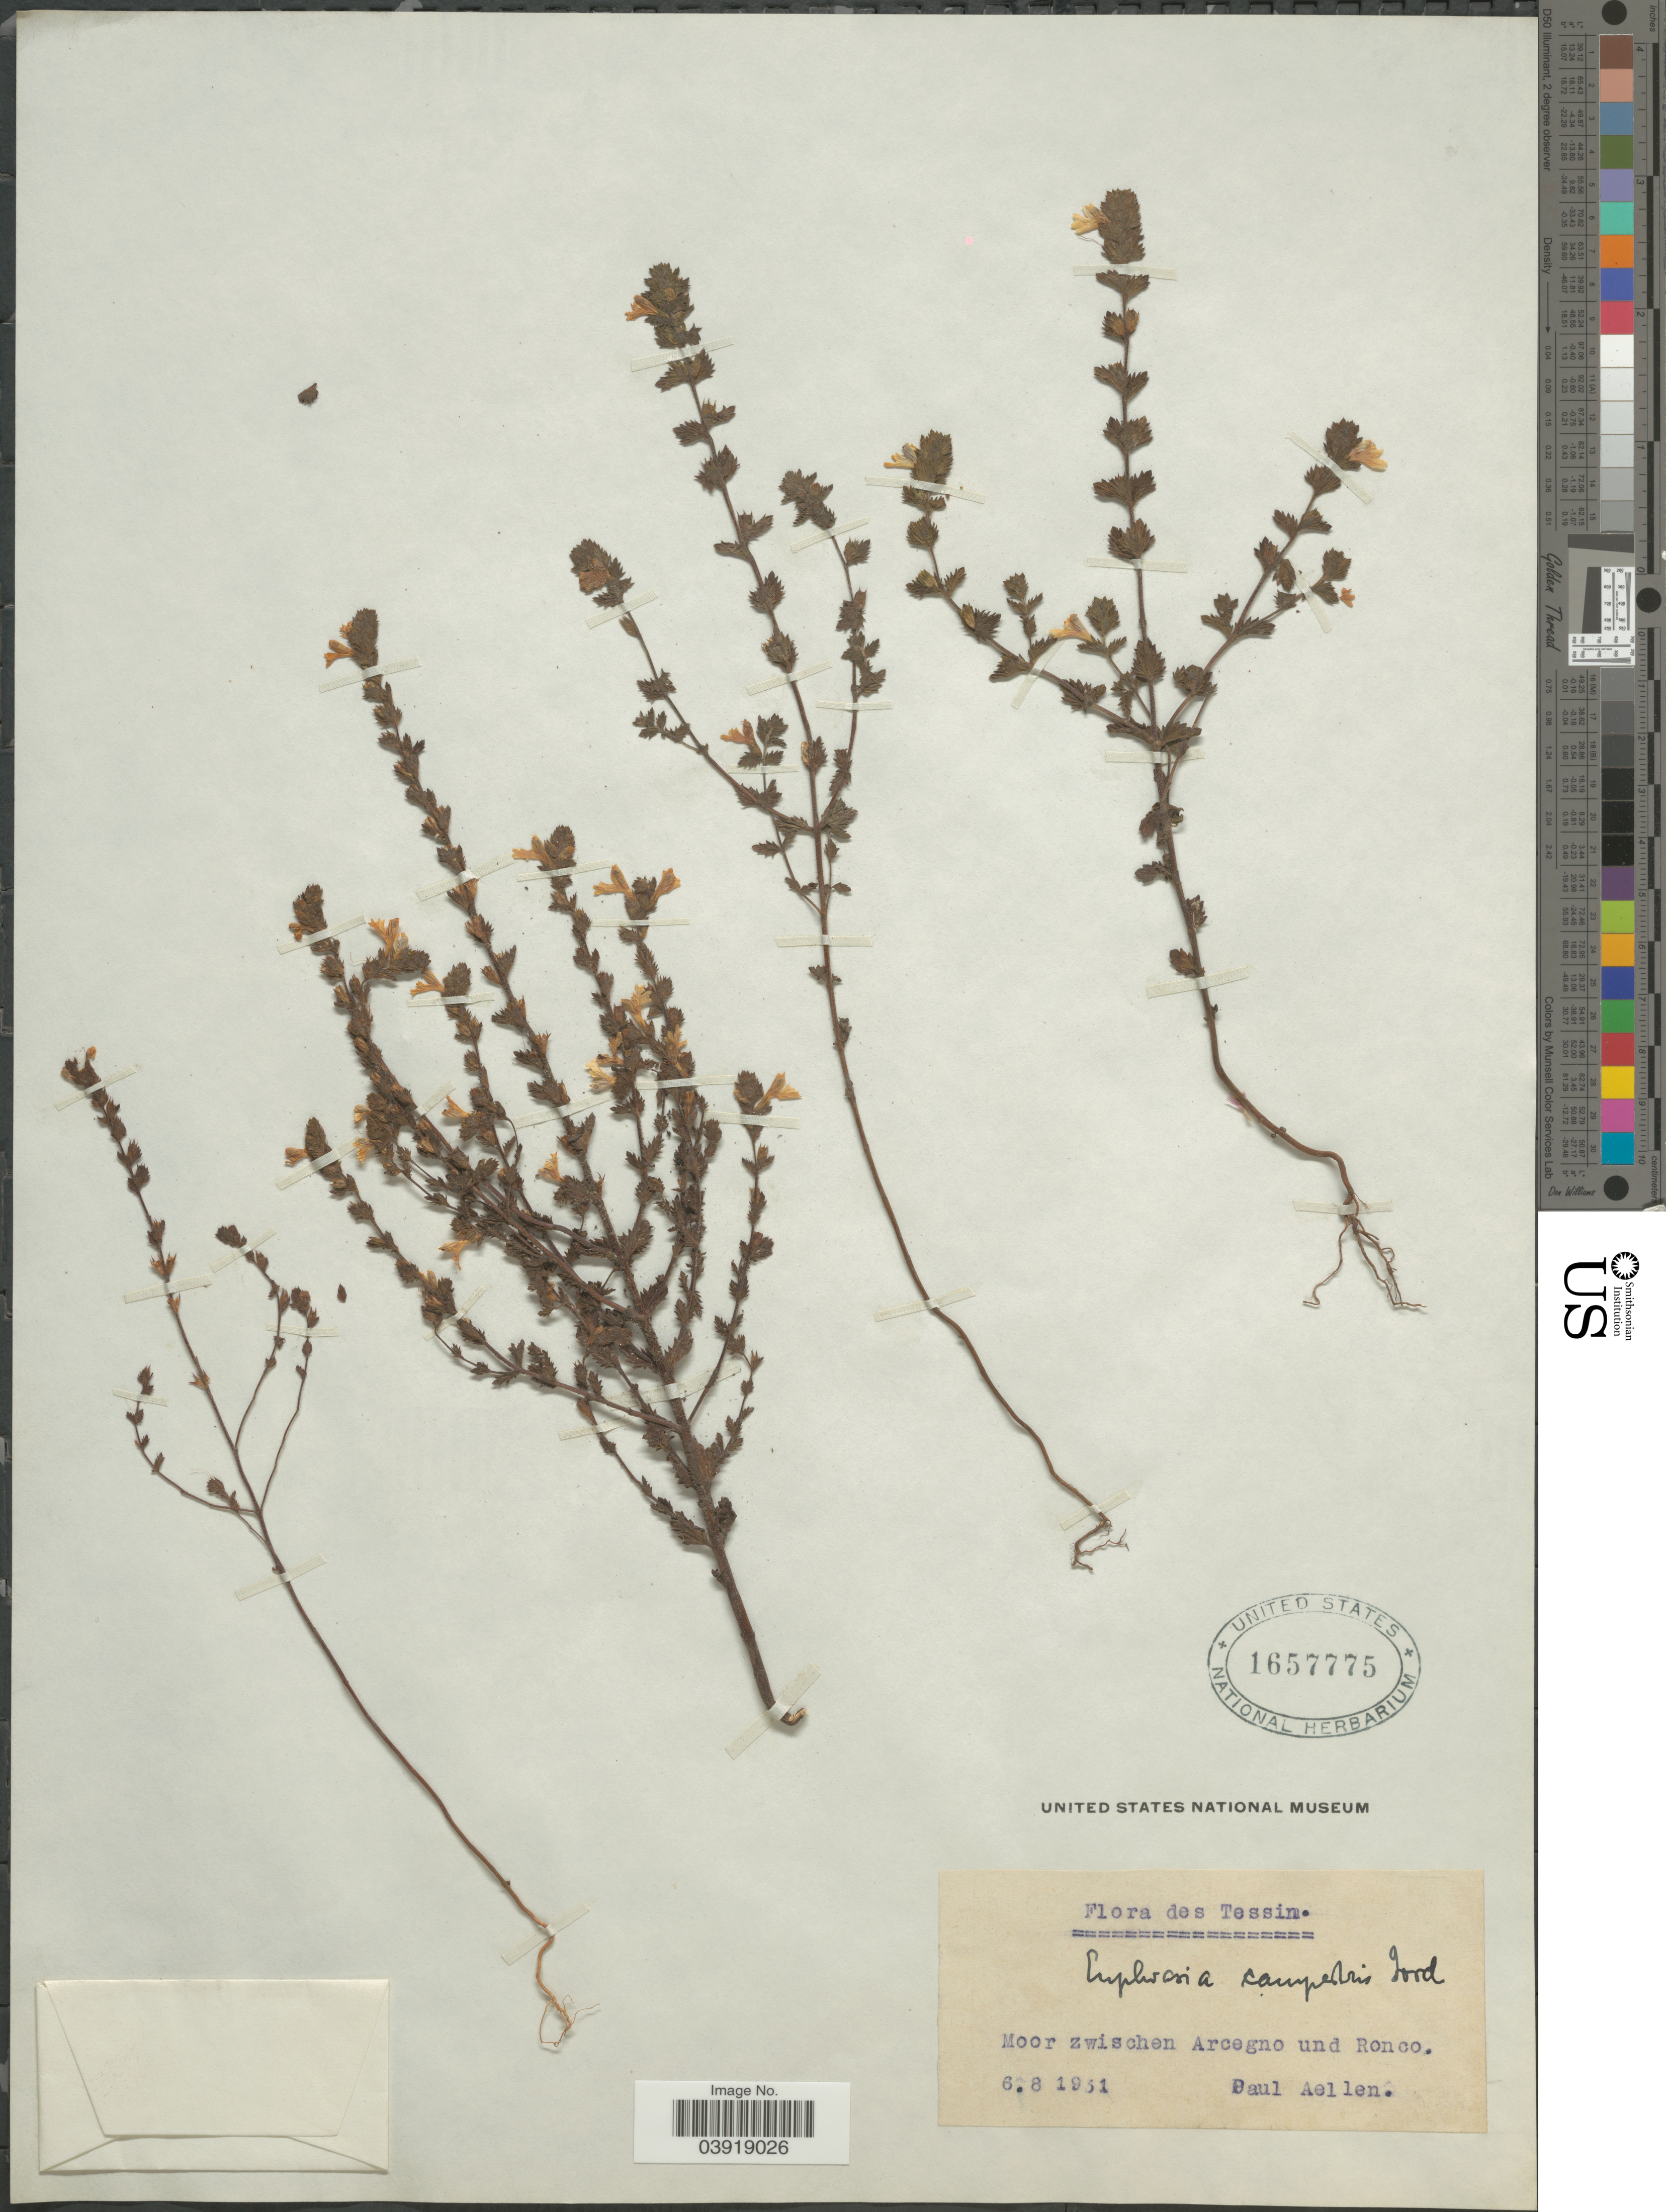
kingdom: Plantae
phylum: Tracheophyta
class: Magnoliopsida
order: Lamiales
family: Orobanchaceae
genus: Euphrasia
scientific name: Euphrasia campestris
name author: Jord.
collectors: P. Aellen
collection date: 1931-08-06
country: Switzerland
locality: Tessin. Moor zwischen Arcegno und Ronco.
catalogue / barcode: US 1657775